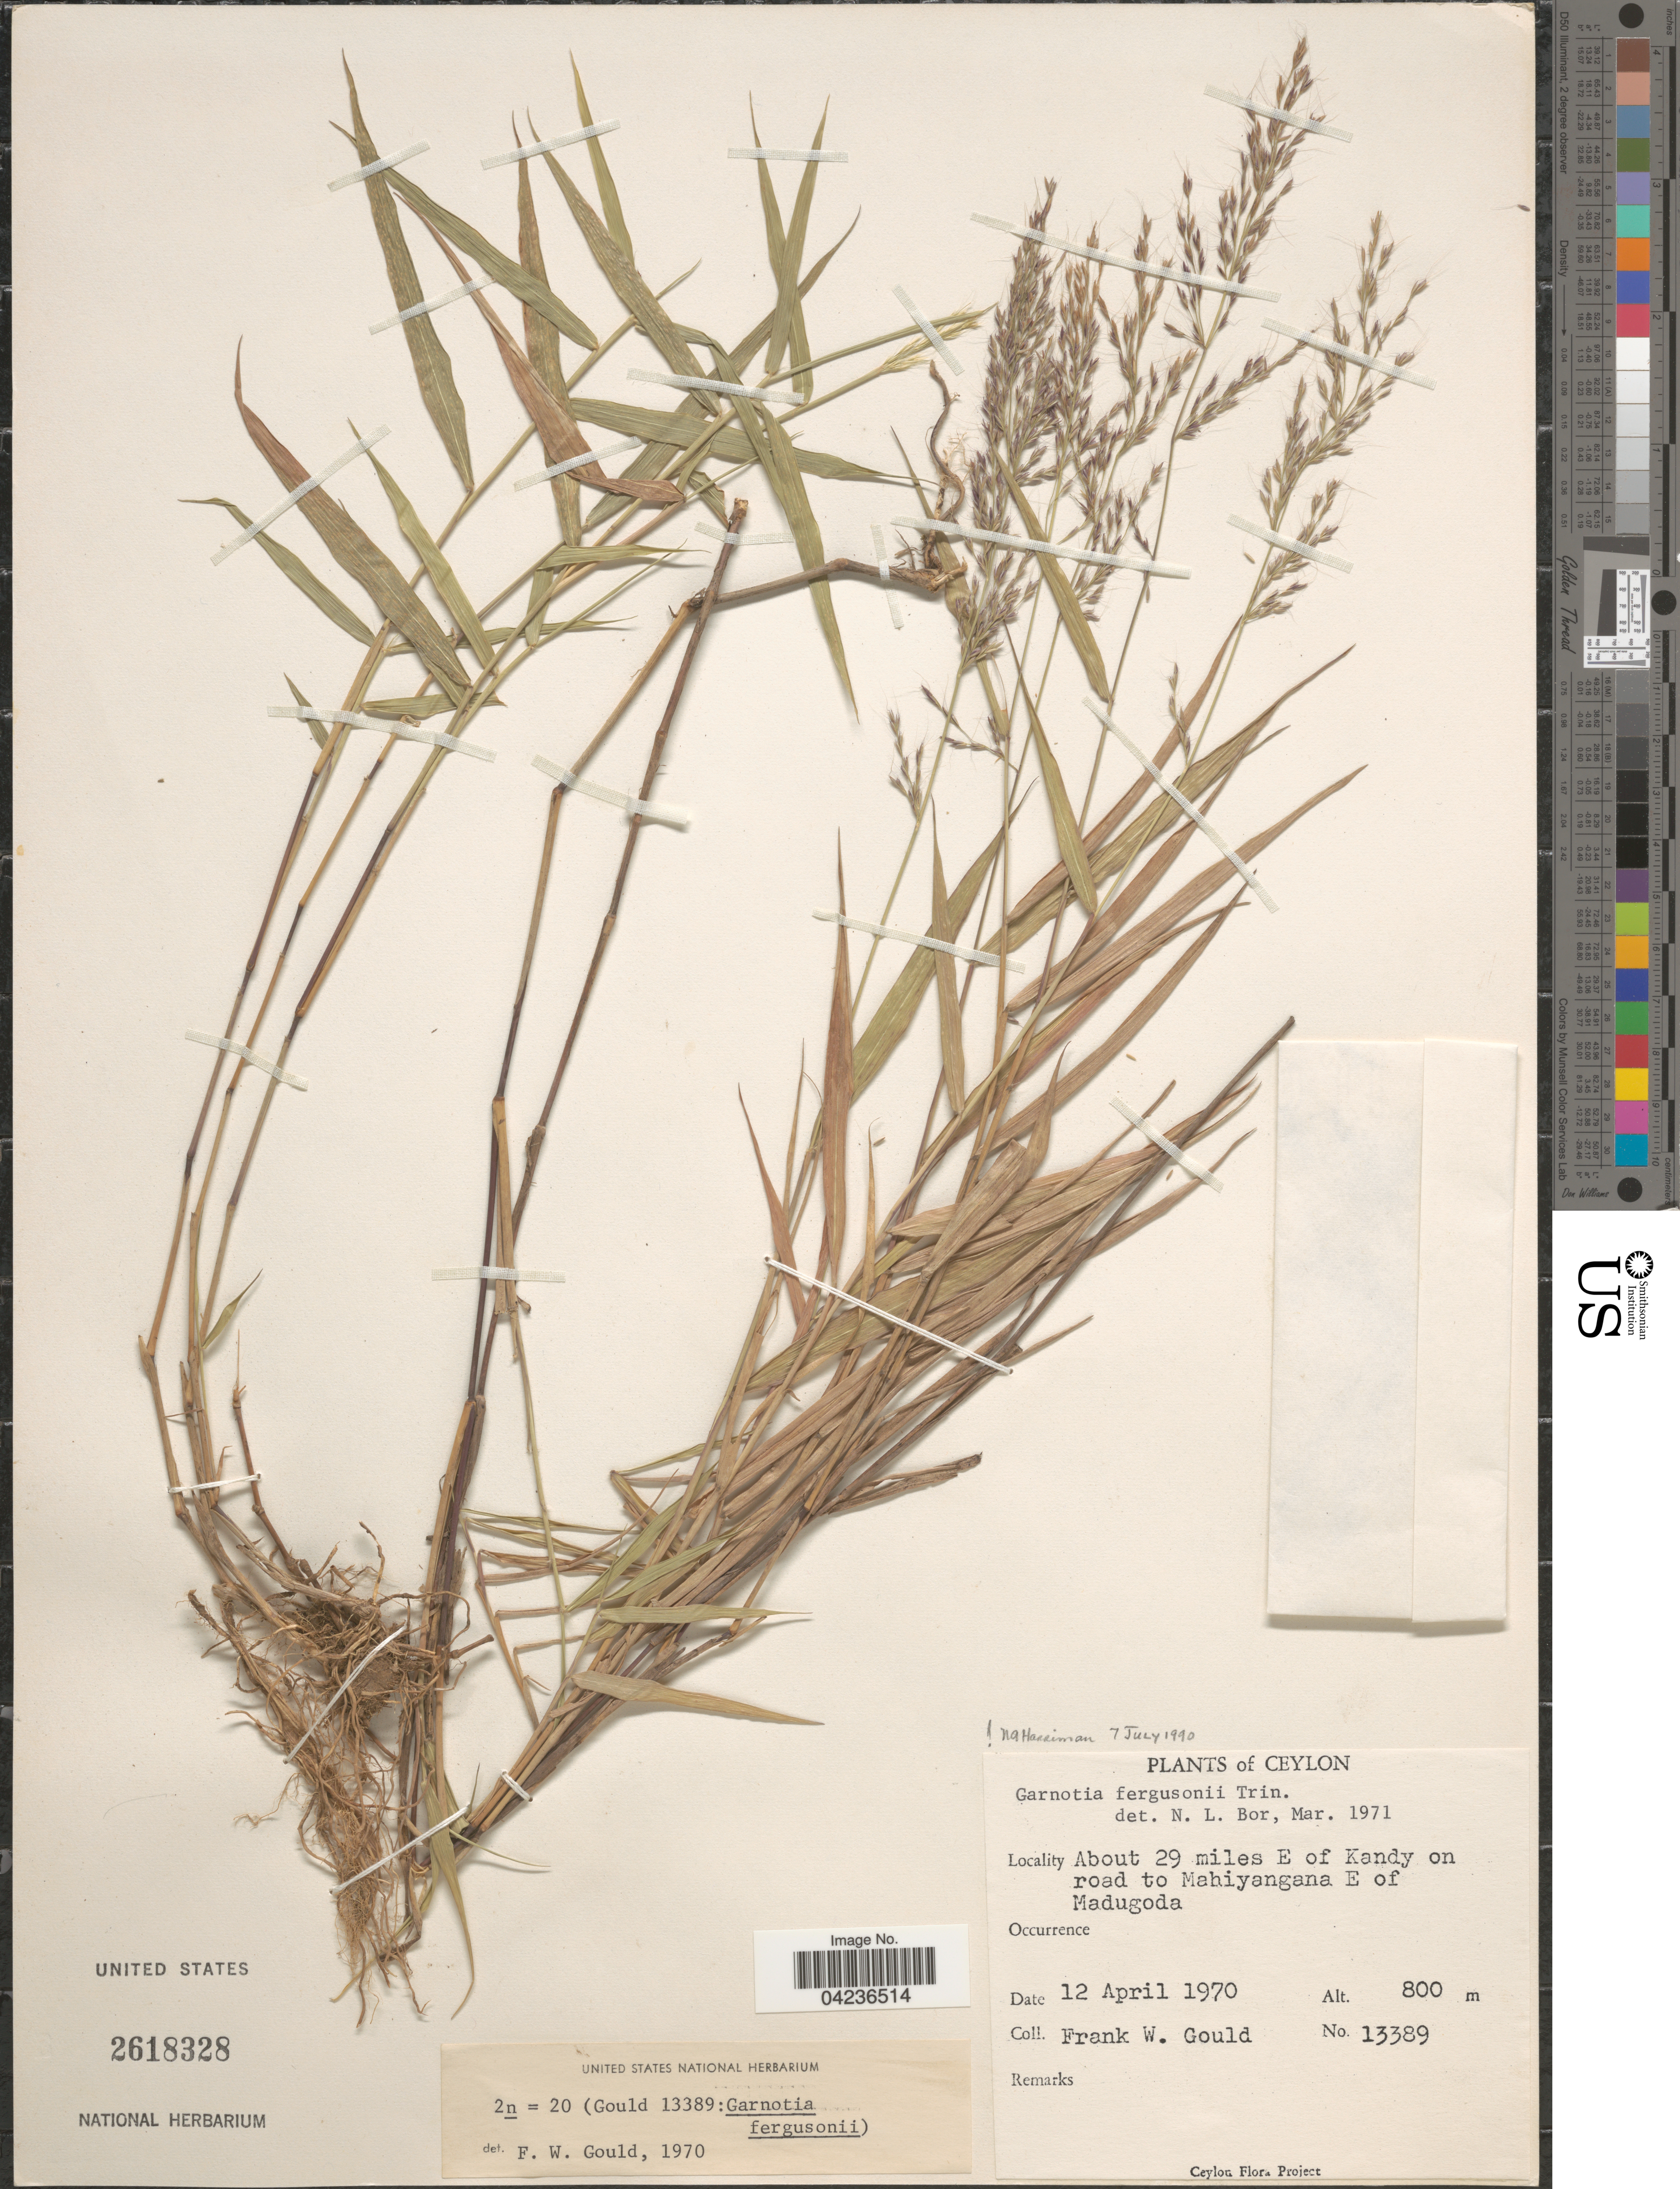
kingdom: Plantae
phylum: Tracheophyta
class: Liliopsida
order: Poales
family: Poaceae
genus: Garnotia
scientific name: Garnotia fergusonii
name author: Trimen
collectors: F. W. Gould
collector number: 13389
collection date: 1970-04-12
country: Sri Lanka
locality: Ceylon. About 29 miles E of Kandy on road to Mahiyangana E of Madugoda.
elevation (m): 800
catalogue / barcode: US 2618328